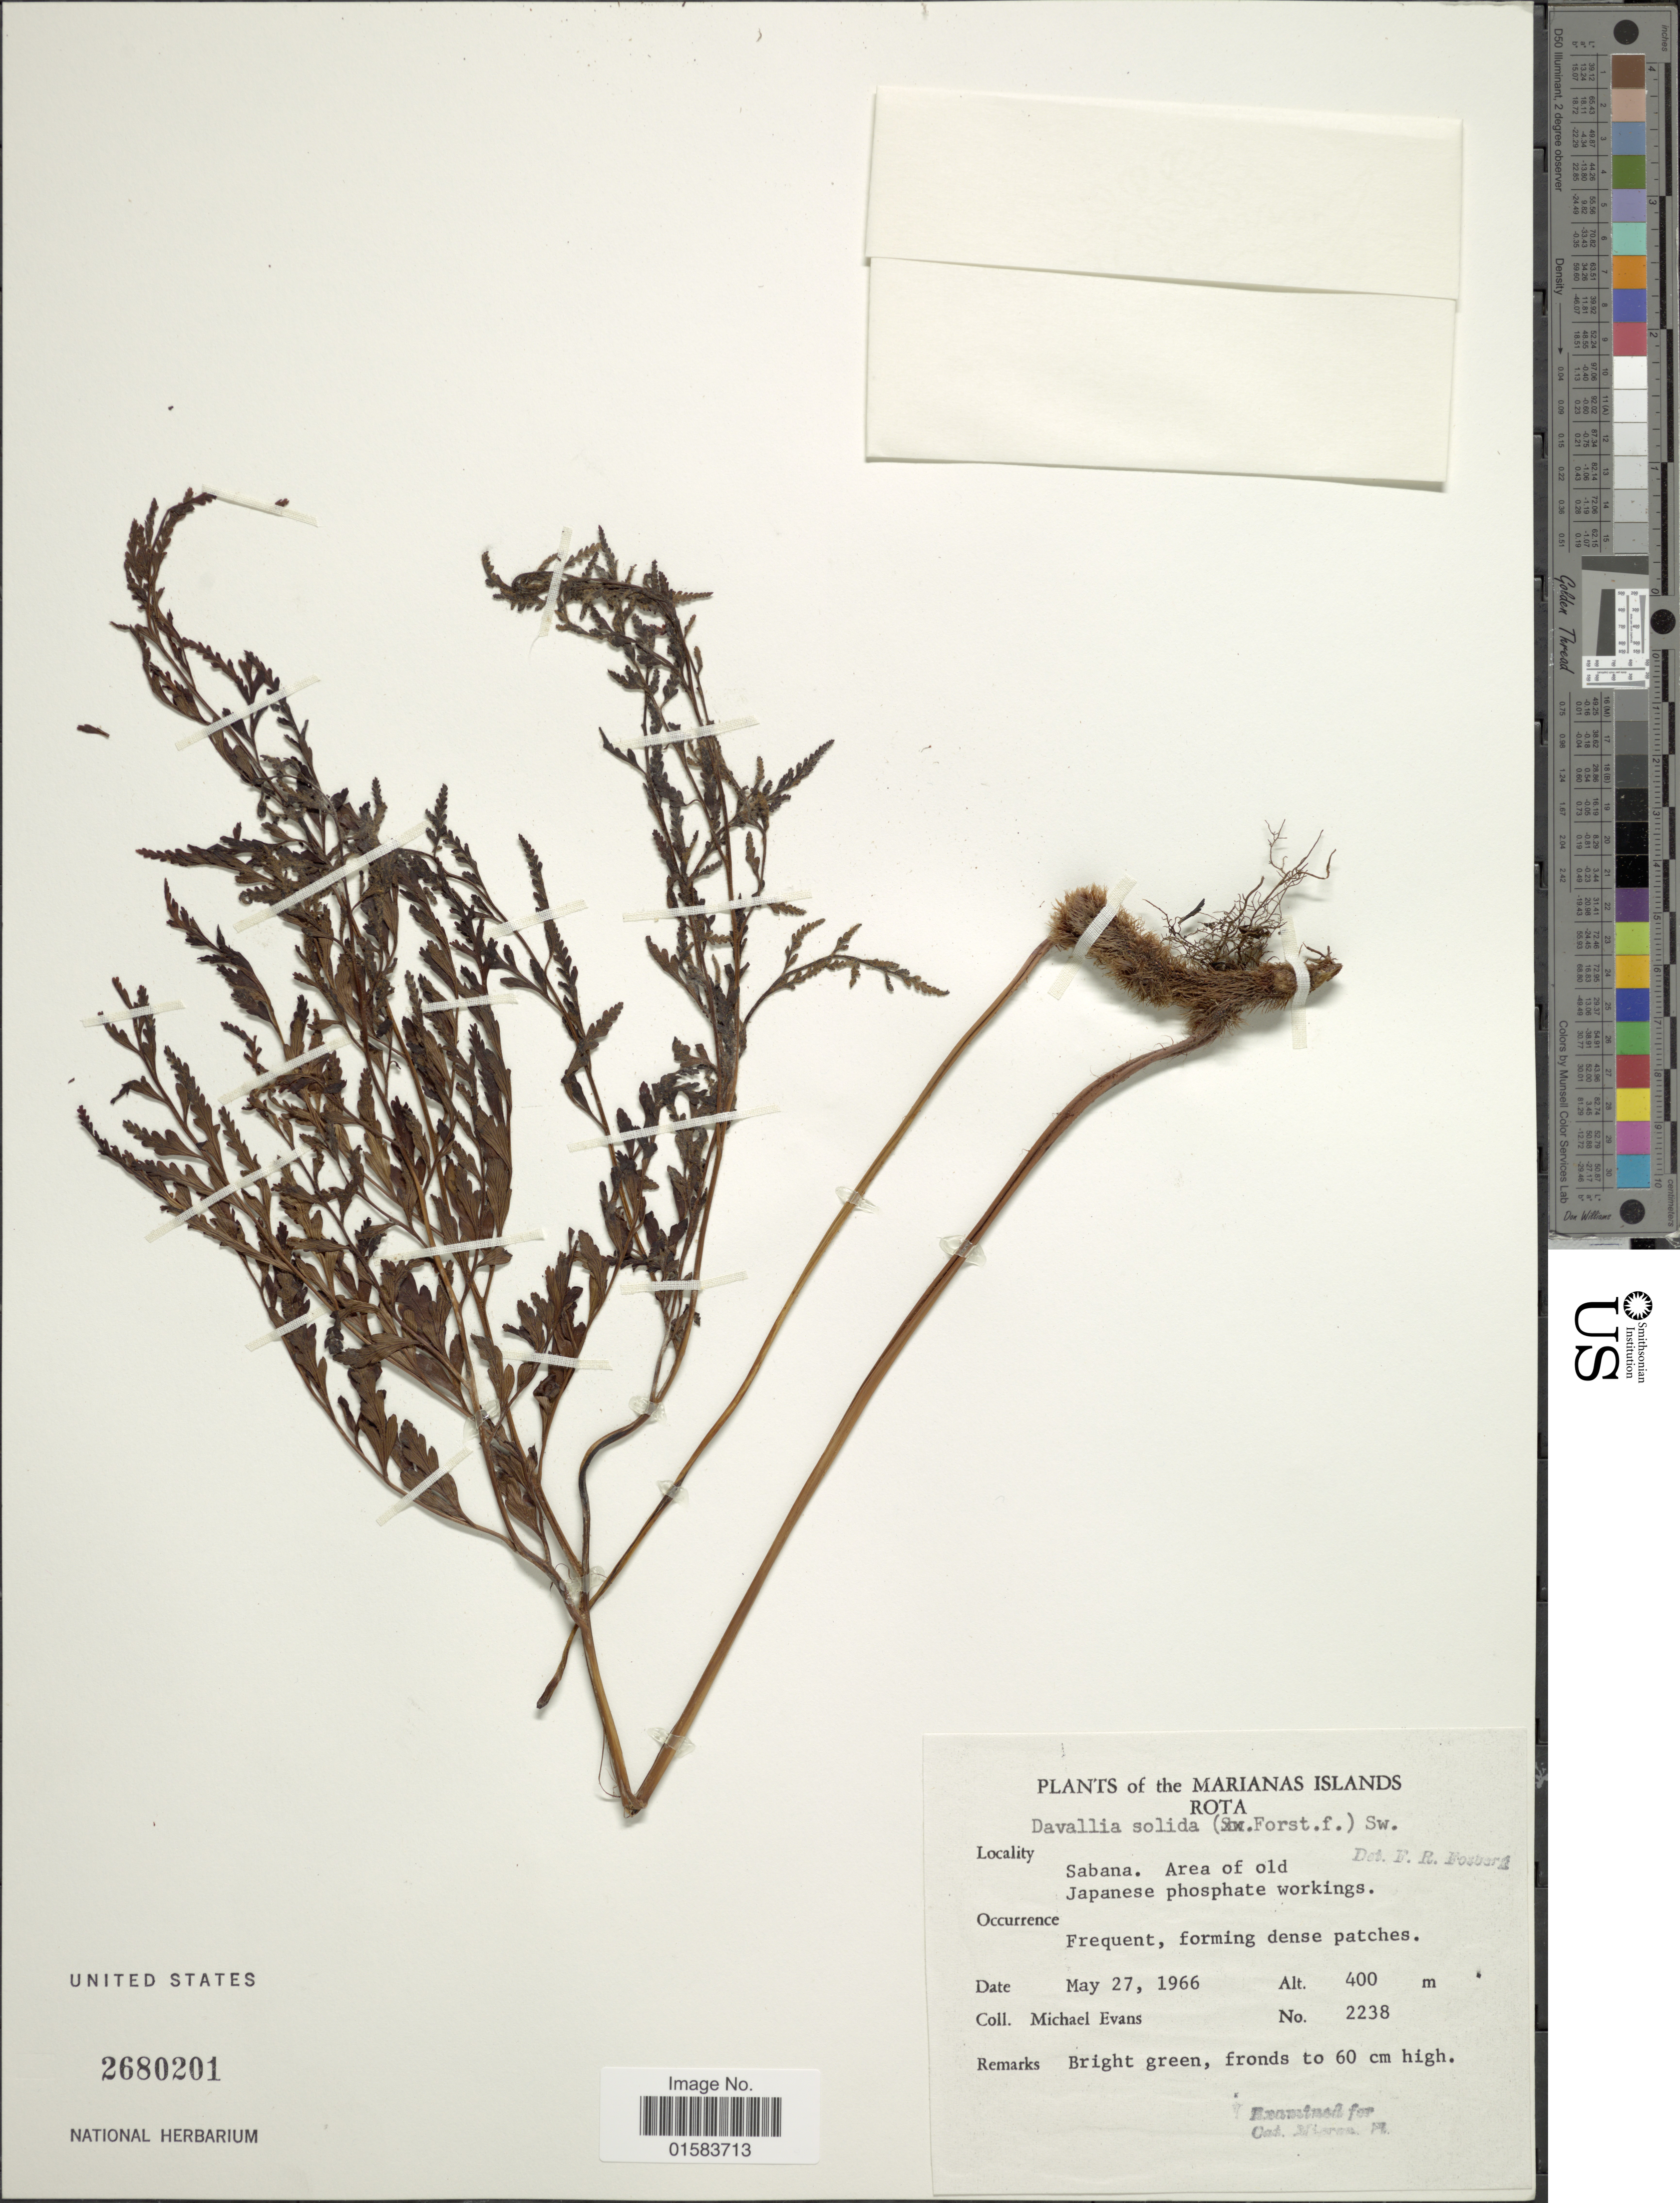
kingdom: Plantae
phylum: Tracheophyta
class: Polypodiopsida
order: Polypodiales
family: Davalliaceae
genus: Davallia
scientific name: Davallia solida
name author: (G. Forst.) Sw.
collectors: M. Evans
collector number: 2238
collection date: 1966-05-27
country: Northern Mariana Islands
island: Rota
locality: Rota, Sabana, Area of old Japanese phosphate workings, The Mariana Islands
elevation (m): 400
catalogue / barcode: US 2680201